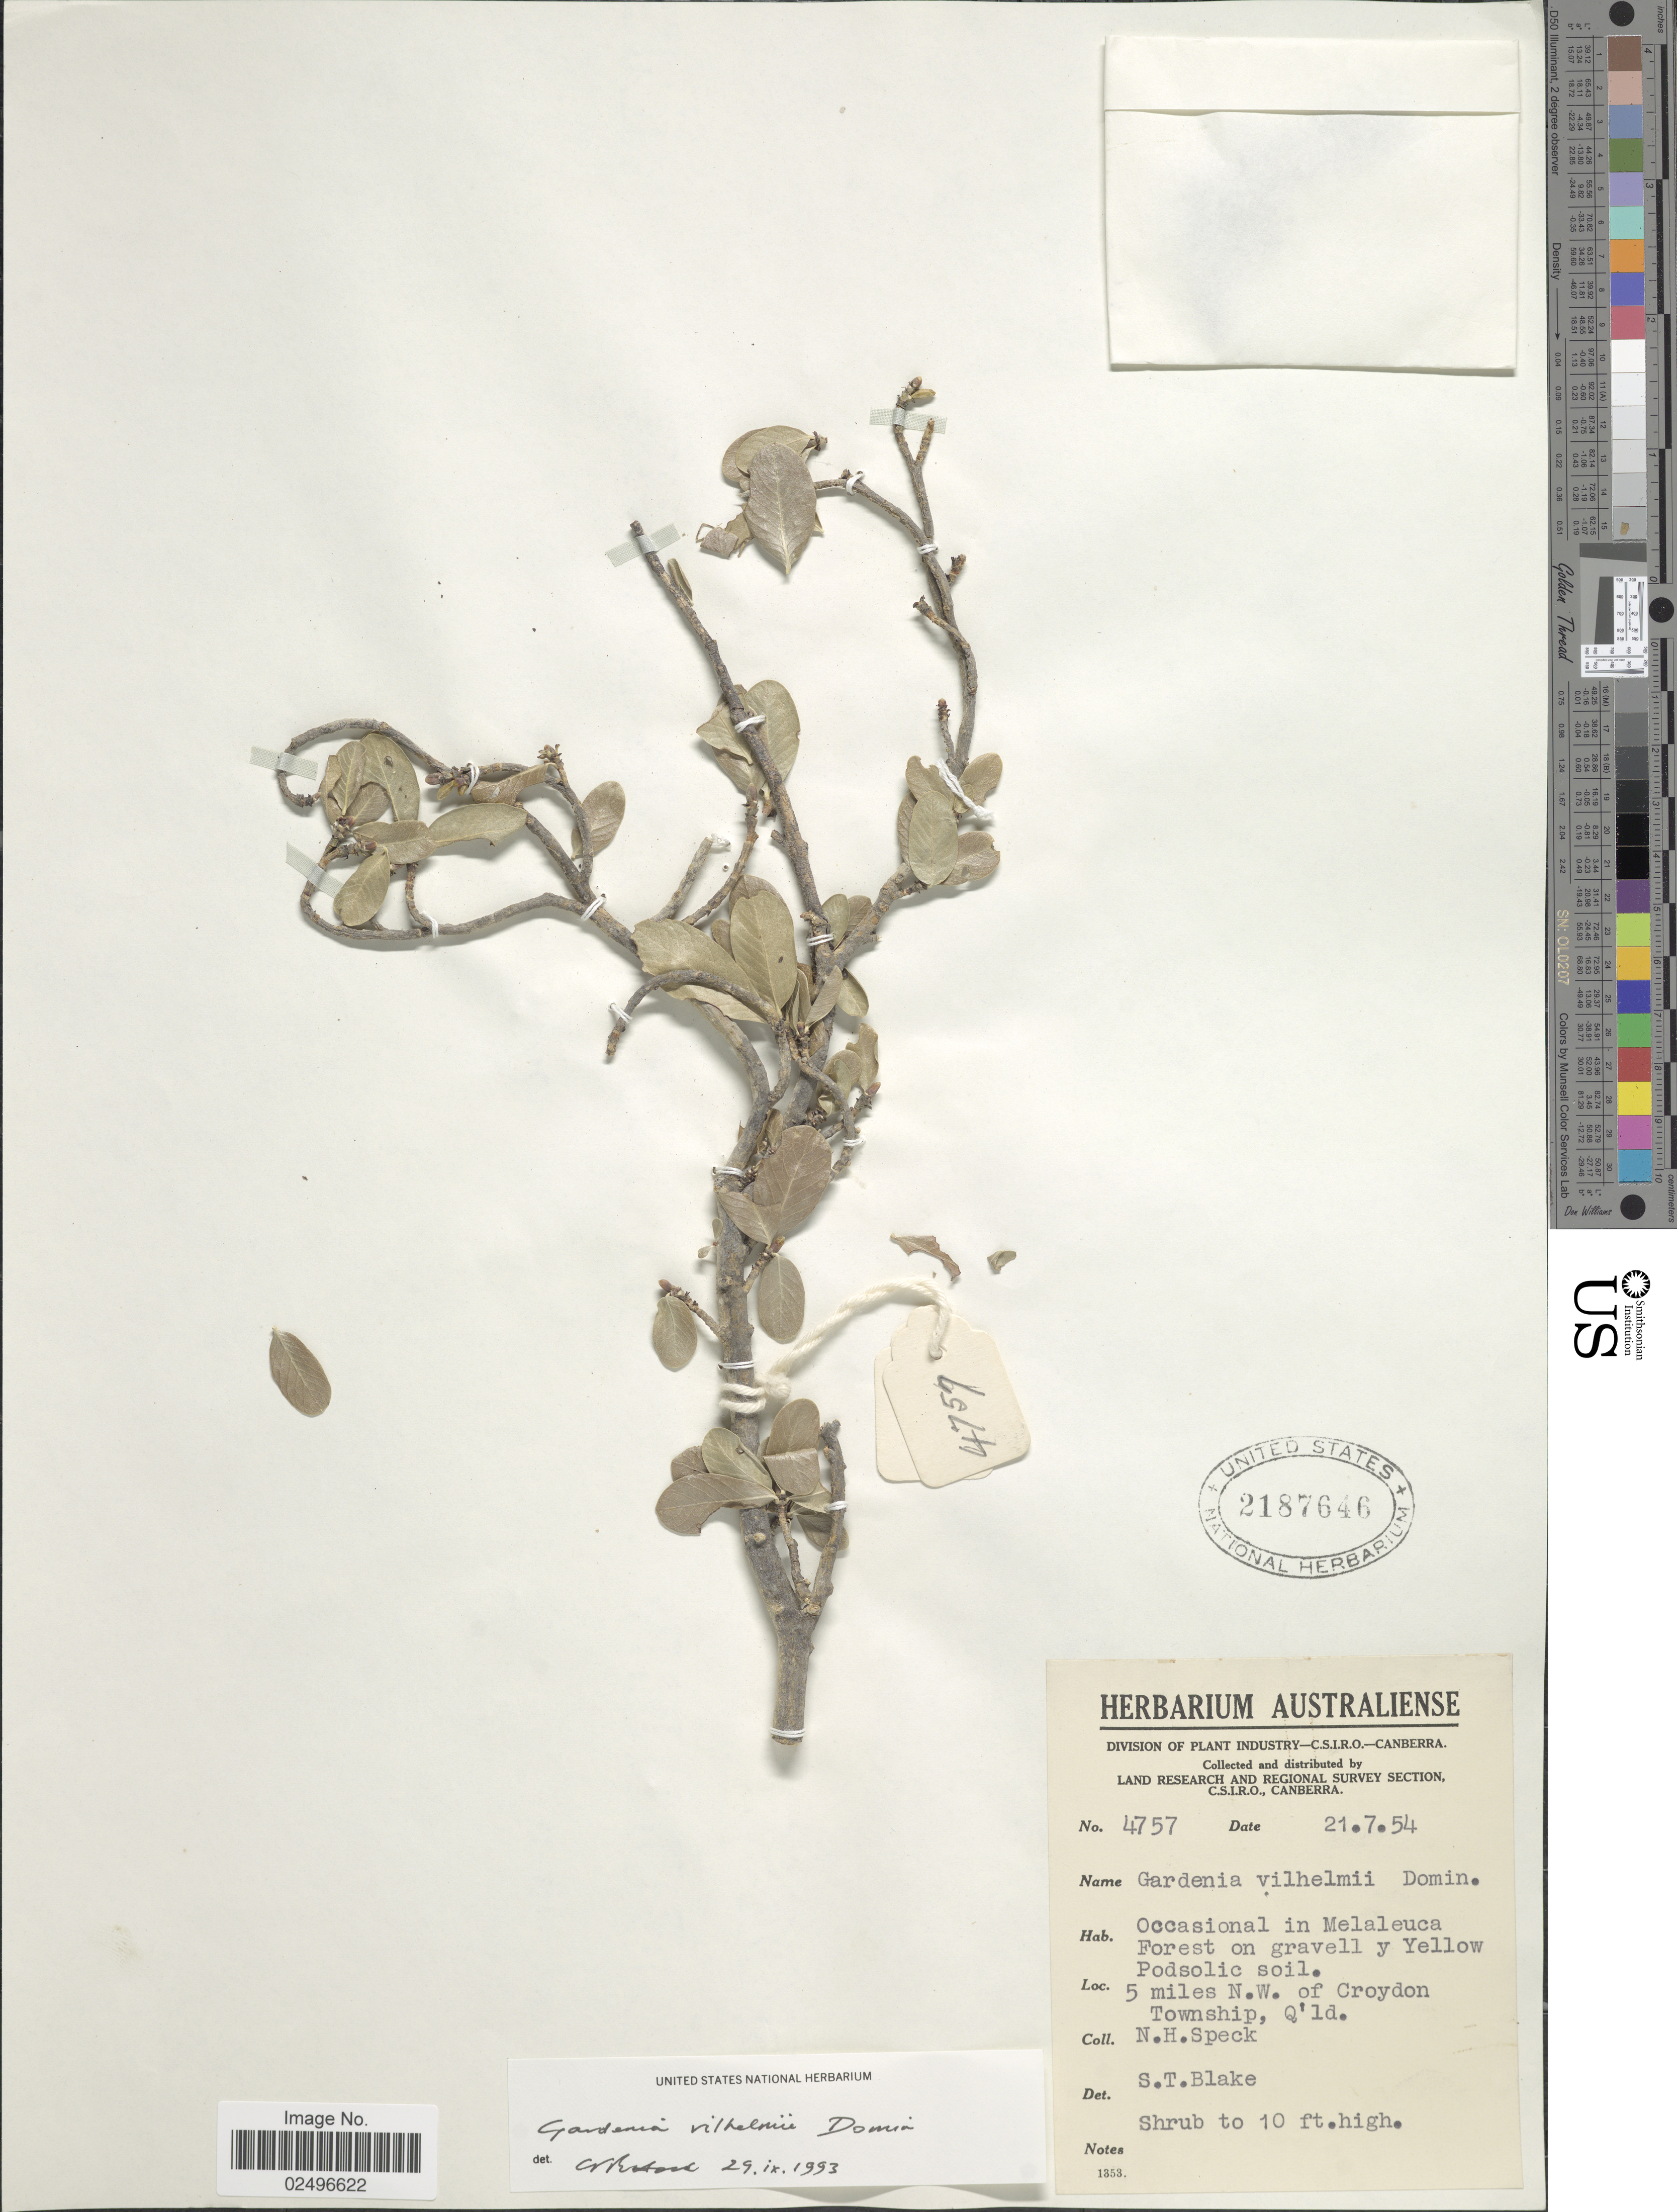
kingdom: Plantae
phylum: Tracheophyta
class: Magnoliopsida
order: Gentianales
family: Rubiaceae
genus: Gardenia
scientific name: Gardenia vilhelmii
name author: Domin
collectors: N. Speck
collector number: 4757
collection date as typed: Transcribed d/m/y: 21/7/54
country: Australia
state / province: Queensland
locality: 5 miles N. W of Croydon Township, Q'ld.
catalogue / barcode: US 2187646